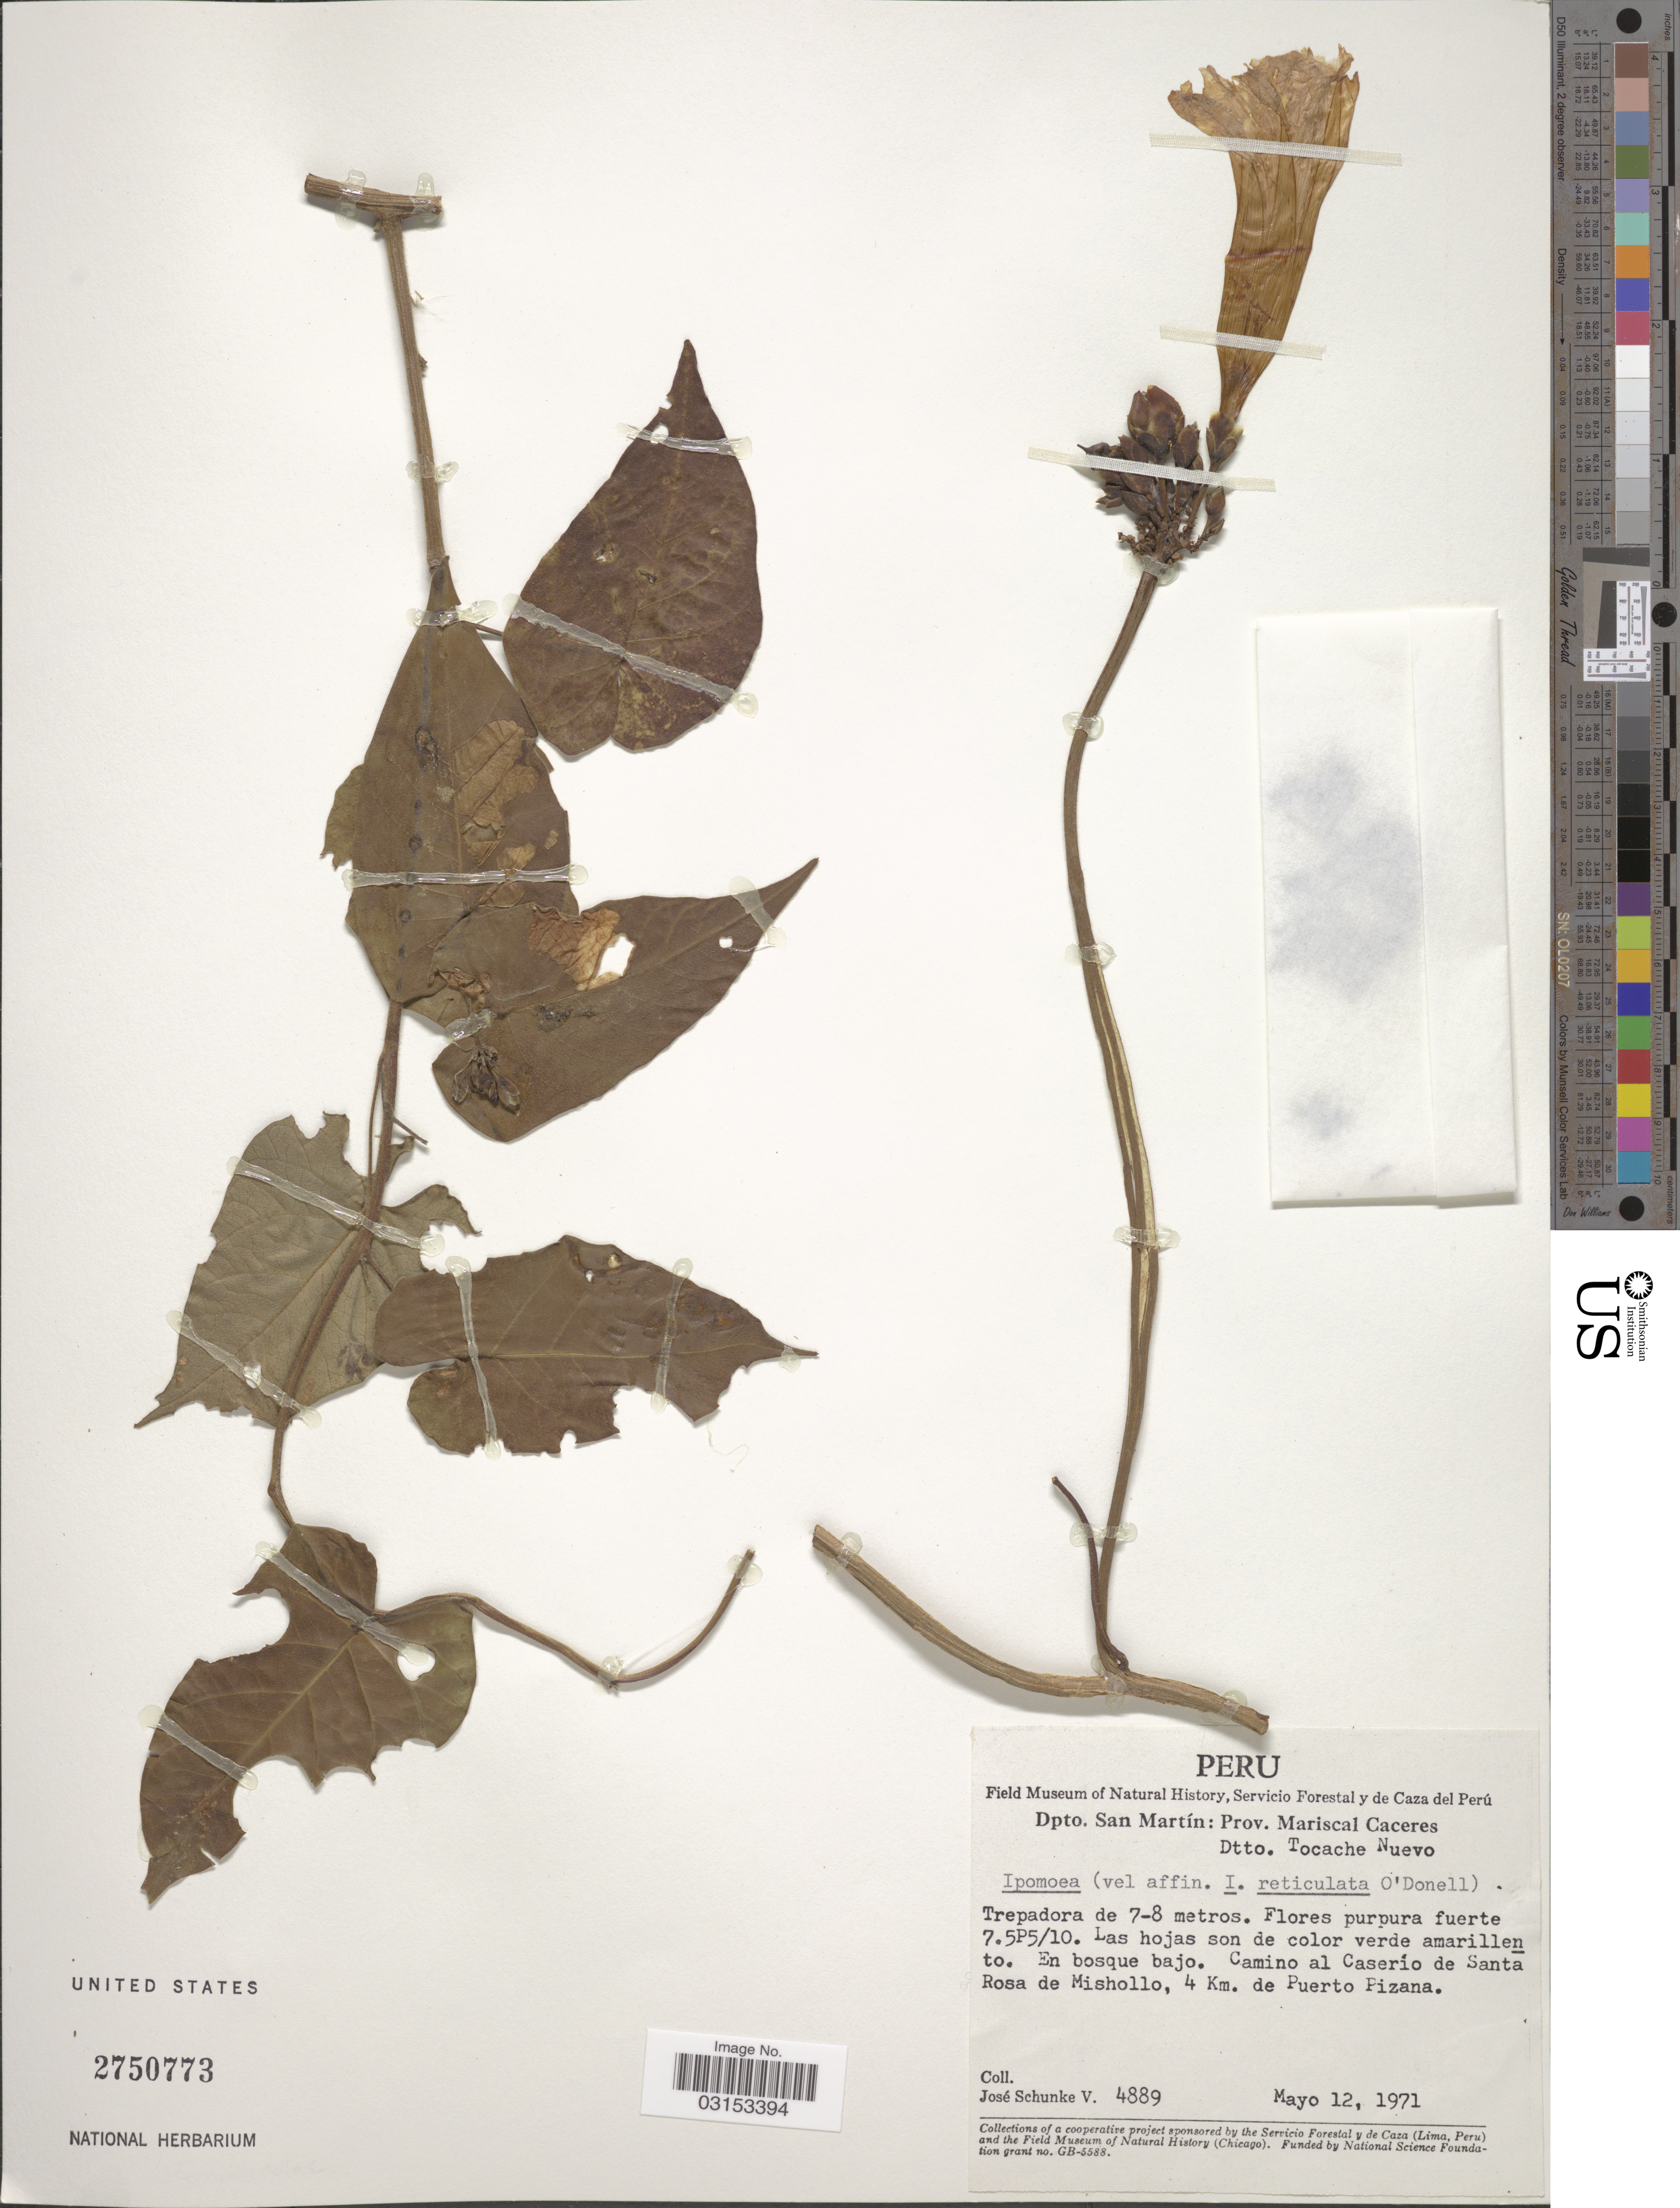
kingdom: Plantae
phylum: Tracheophyta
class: Magnoliopsida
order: Solanales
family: Convolvulaceae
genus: Ipomoea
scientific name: Ipomoea reticulata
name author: O'Donell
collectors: J. Schunke Vigo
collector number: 4889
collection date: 1971-05-12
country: Peru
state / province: San Martín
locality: Dpto. San Martín: Prov. Mariscal Caceres. Dtto. Tocache Nuevo. Camino al Caserío de Santa Rosa de Mishollo, 4 Km. de Puerto Fizana.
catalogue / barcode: US 2750773